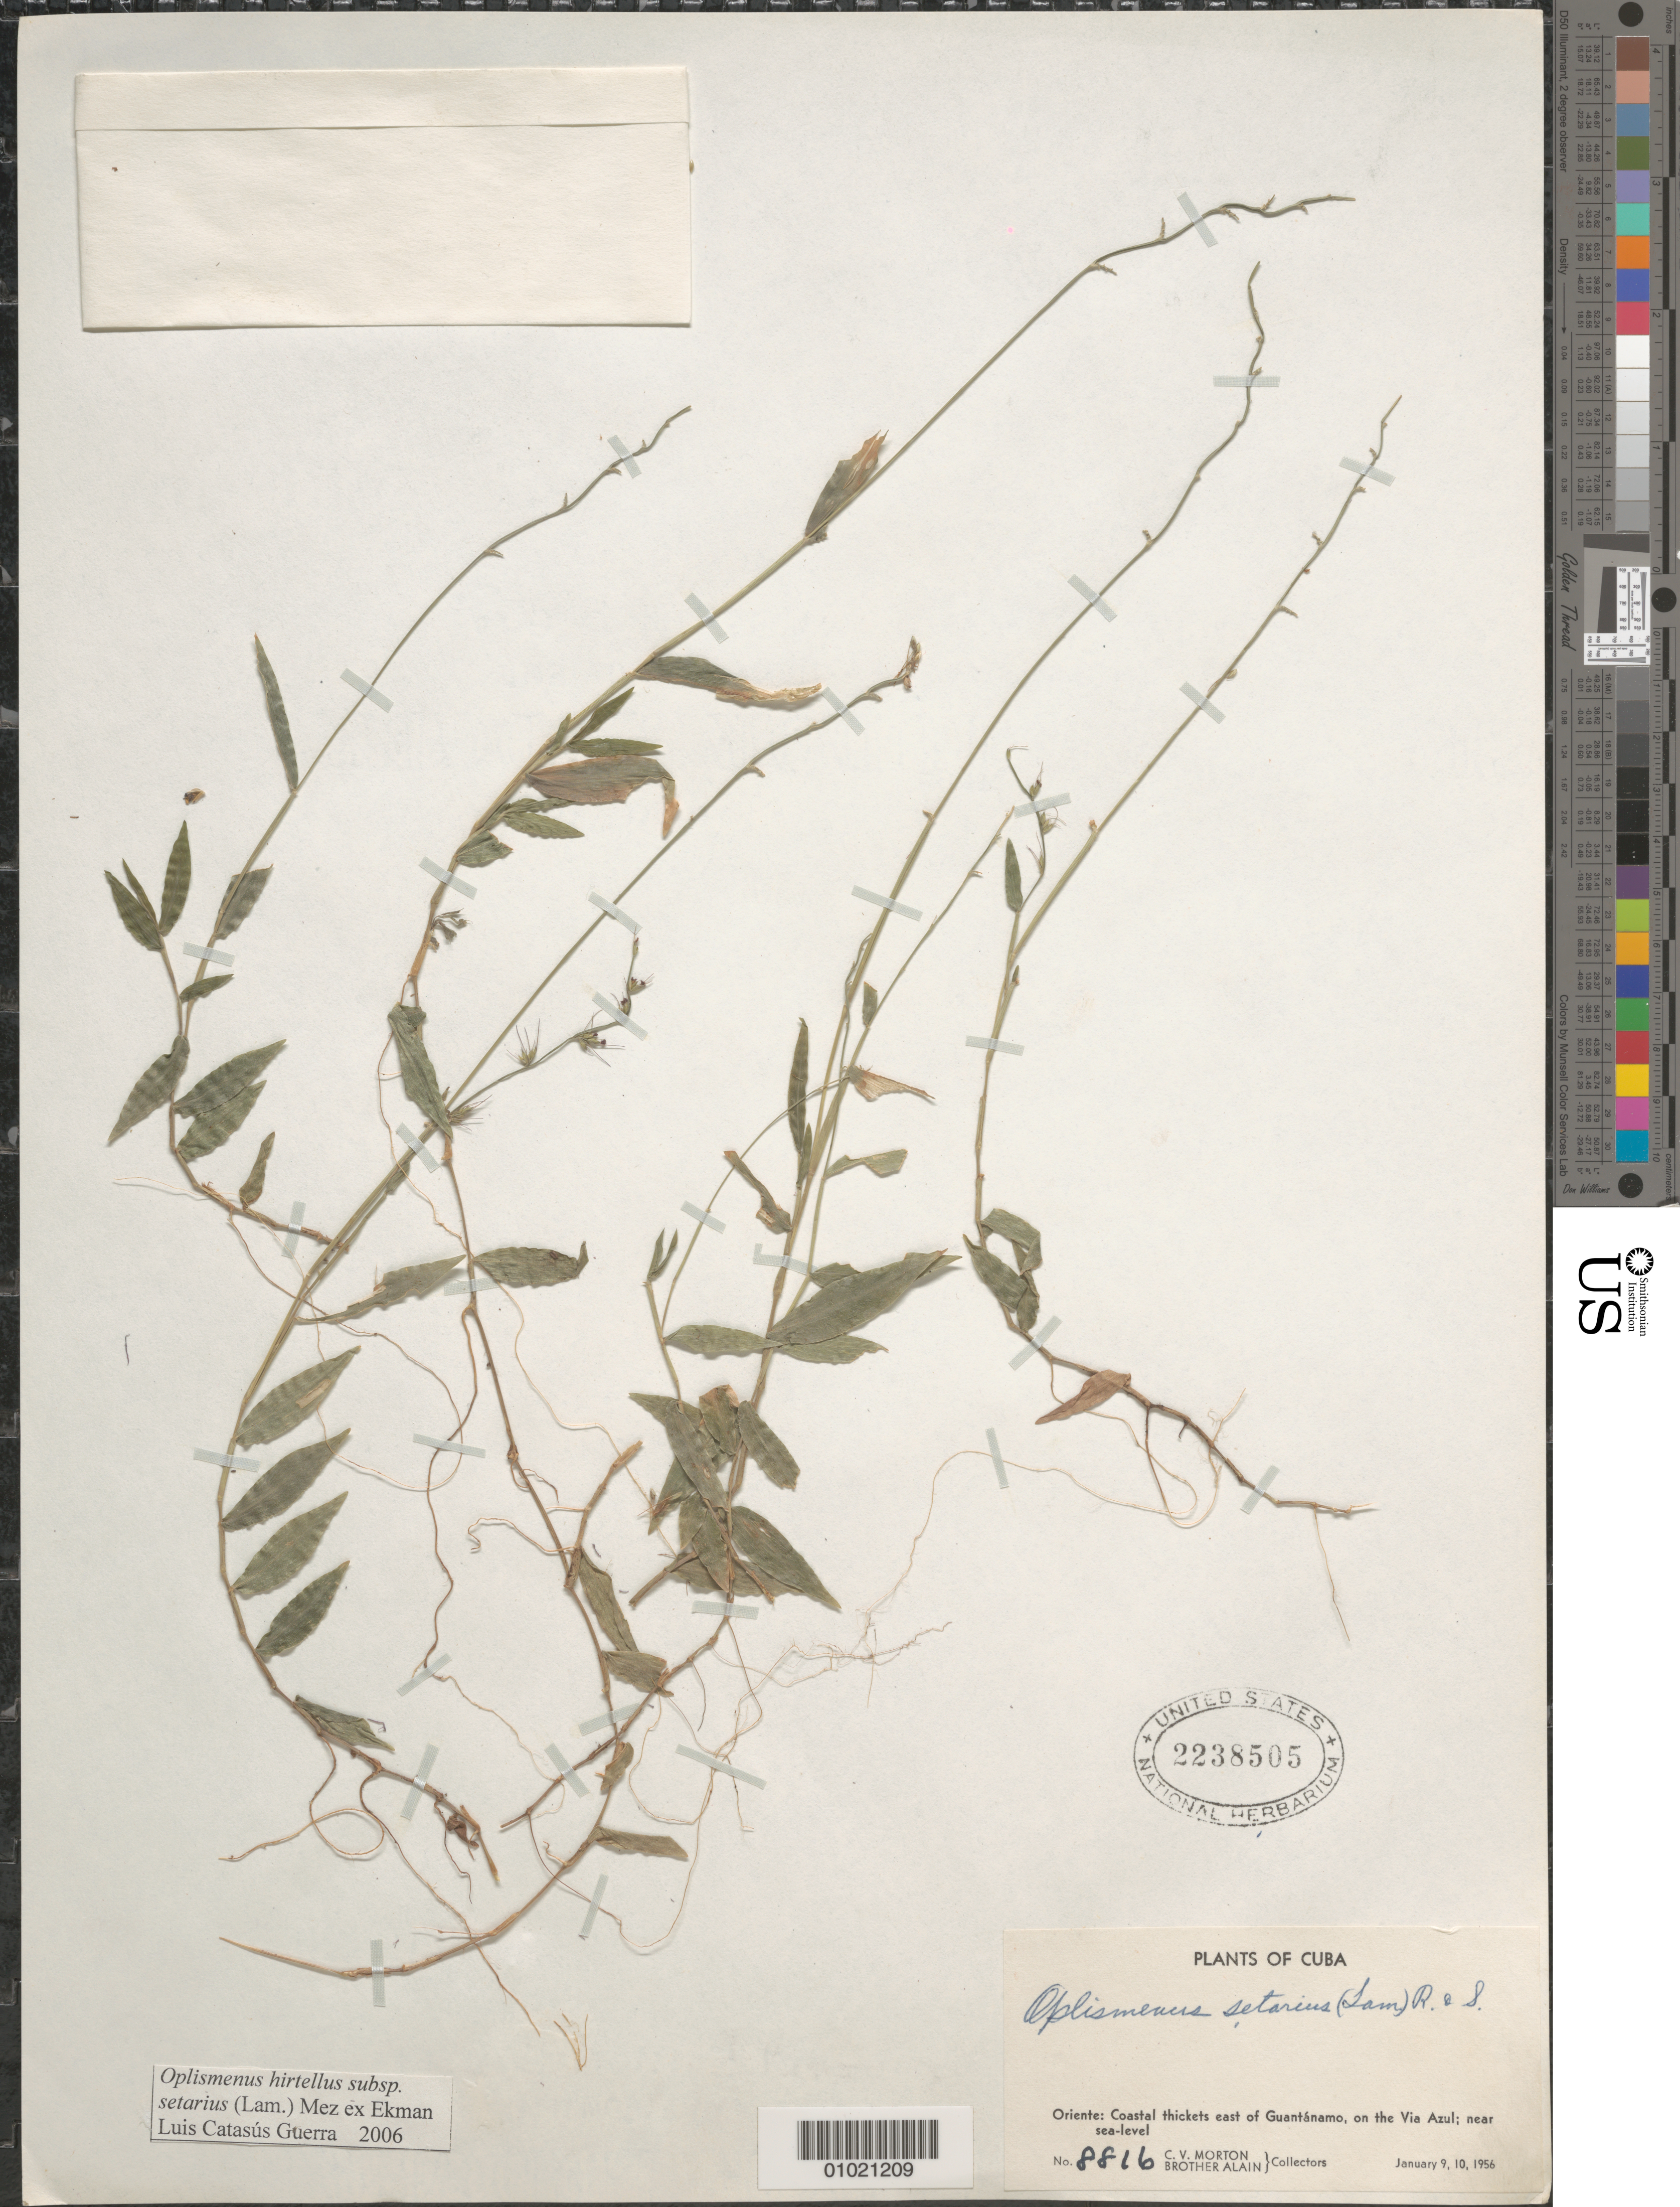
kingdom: Plantae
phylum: Tracheophyta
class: Liliopsida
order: Poales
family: Poaceae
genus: Oplismenus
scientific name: Oplismenus hirtellus subsp. setarius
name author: (Lam.) Mez ex Ekman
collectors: C. V. Morton & A. H. Liogier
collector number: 8816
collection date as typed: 09 Jan 1956 and 10 Jan 1956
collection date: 1956-01-09,1956-01-10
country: Cuba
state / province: Guantánamo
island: Cuba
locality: Coastal thickets east of Guantánamo, on the Via Azul; near sea-level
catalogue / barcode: US 2238505